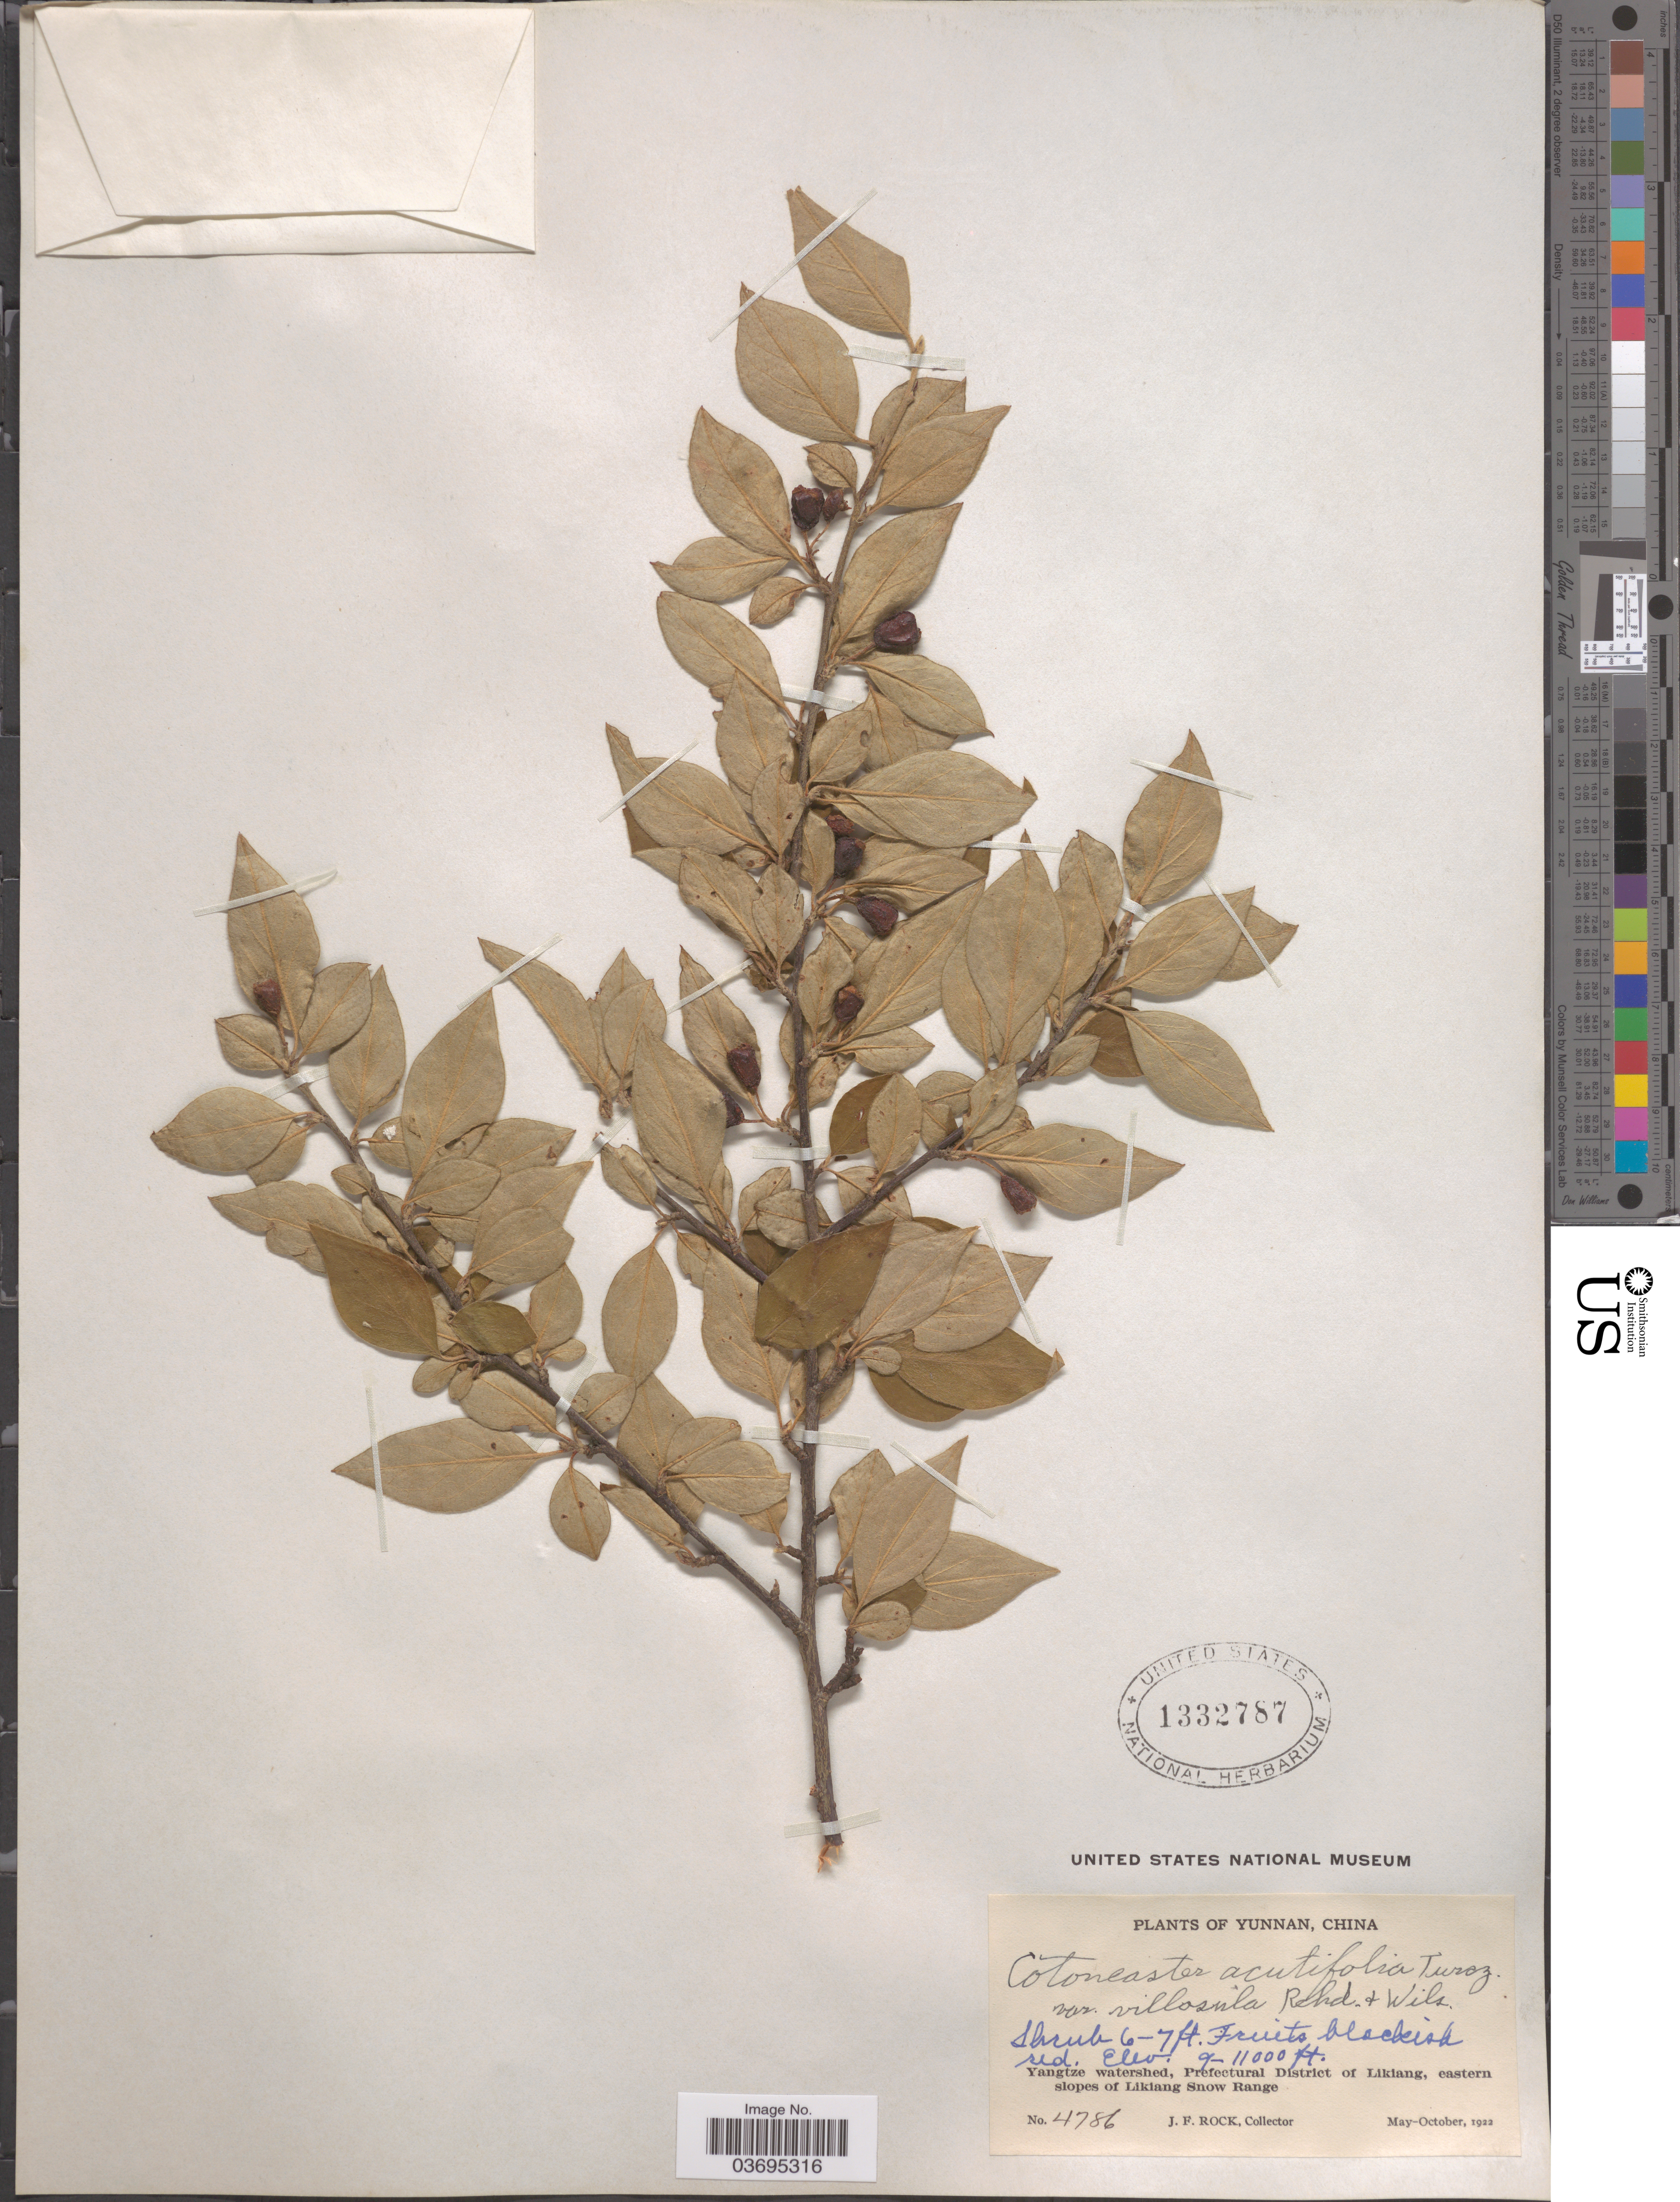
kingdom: Plantae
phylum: Tracheophyta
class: Magnoliopsida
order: Rosales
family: Rosaceae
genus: Cotoneaster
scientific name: Cotoneaster acutifolius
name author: Turcz.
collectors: J. Rock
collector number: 4786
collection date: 1922-05/1922-10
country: China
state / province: Yunnan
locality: Yangtze watershed, Prefectural District of Likiang, eastern slopes of Likiang Snow Range.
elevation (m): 2743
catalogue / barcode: US 1332787